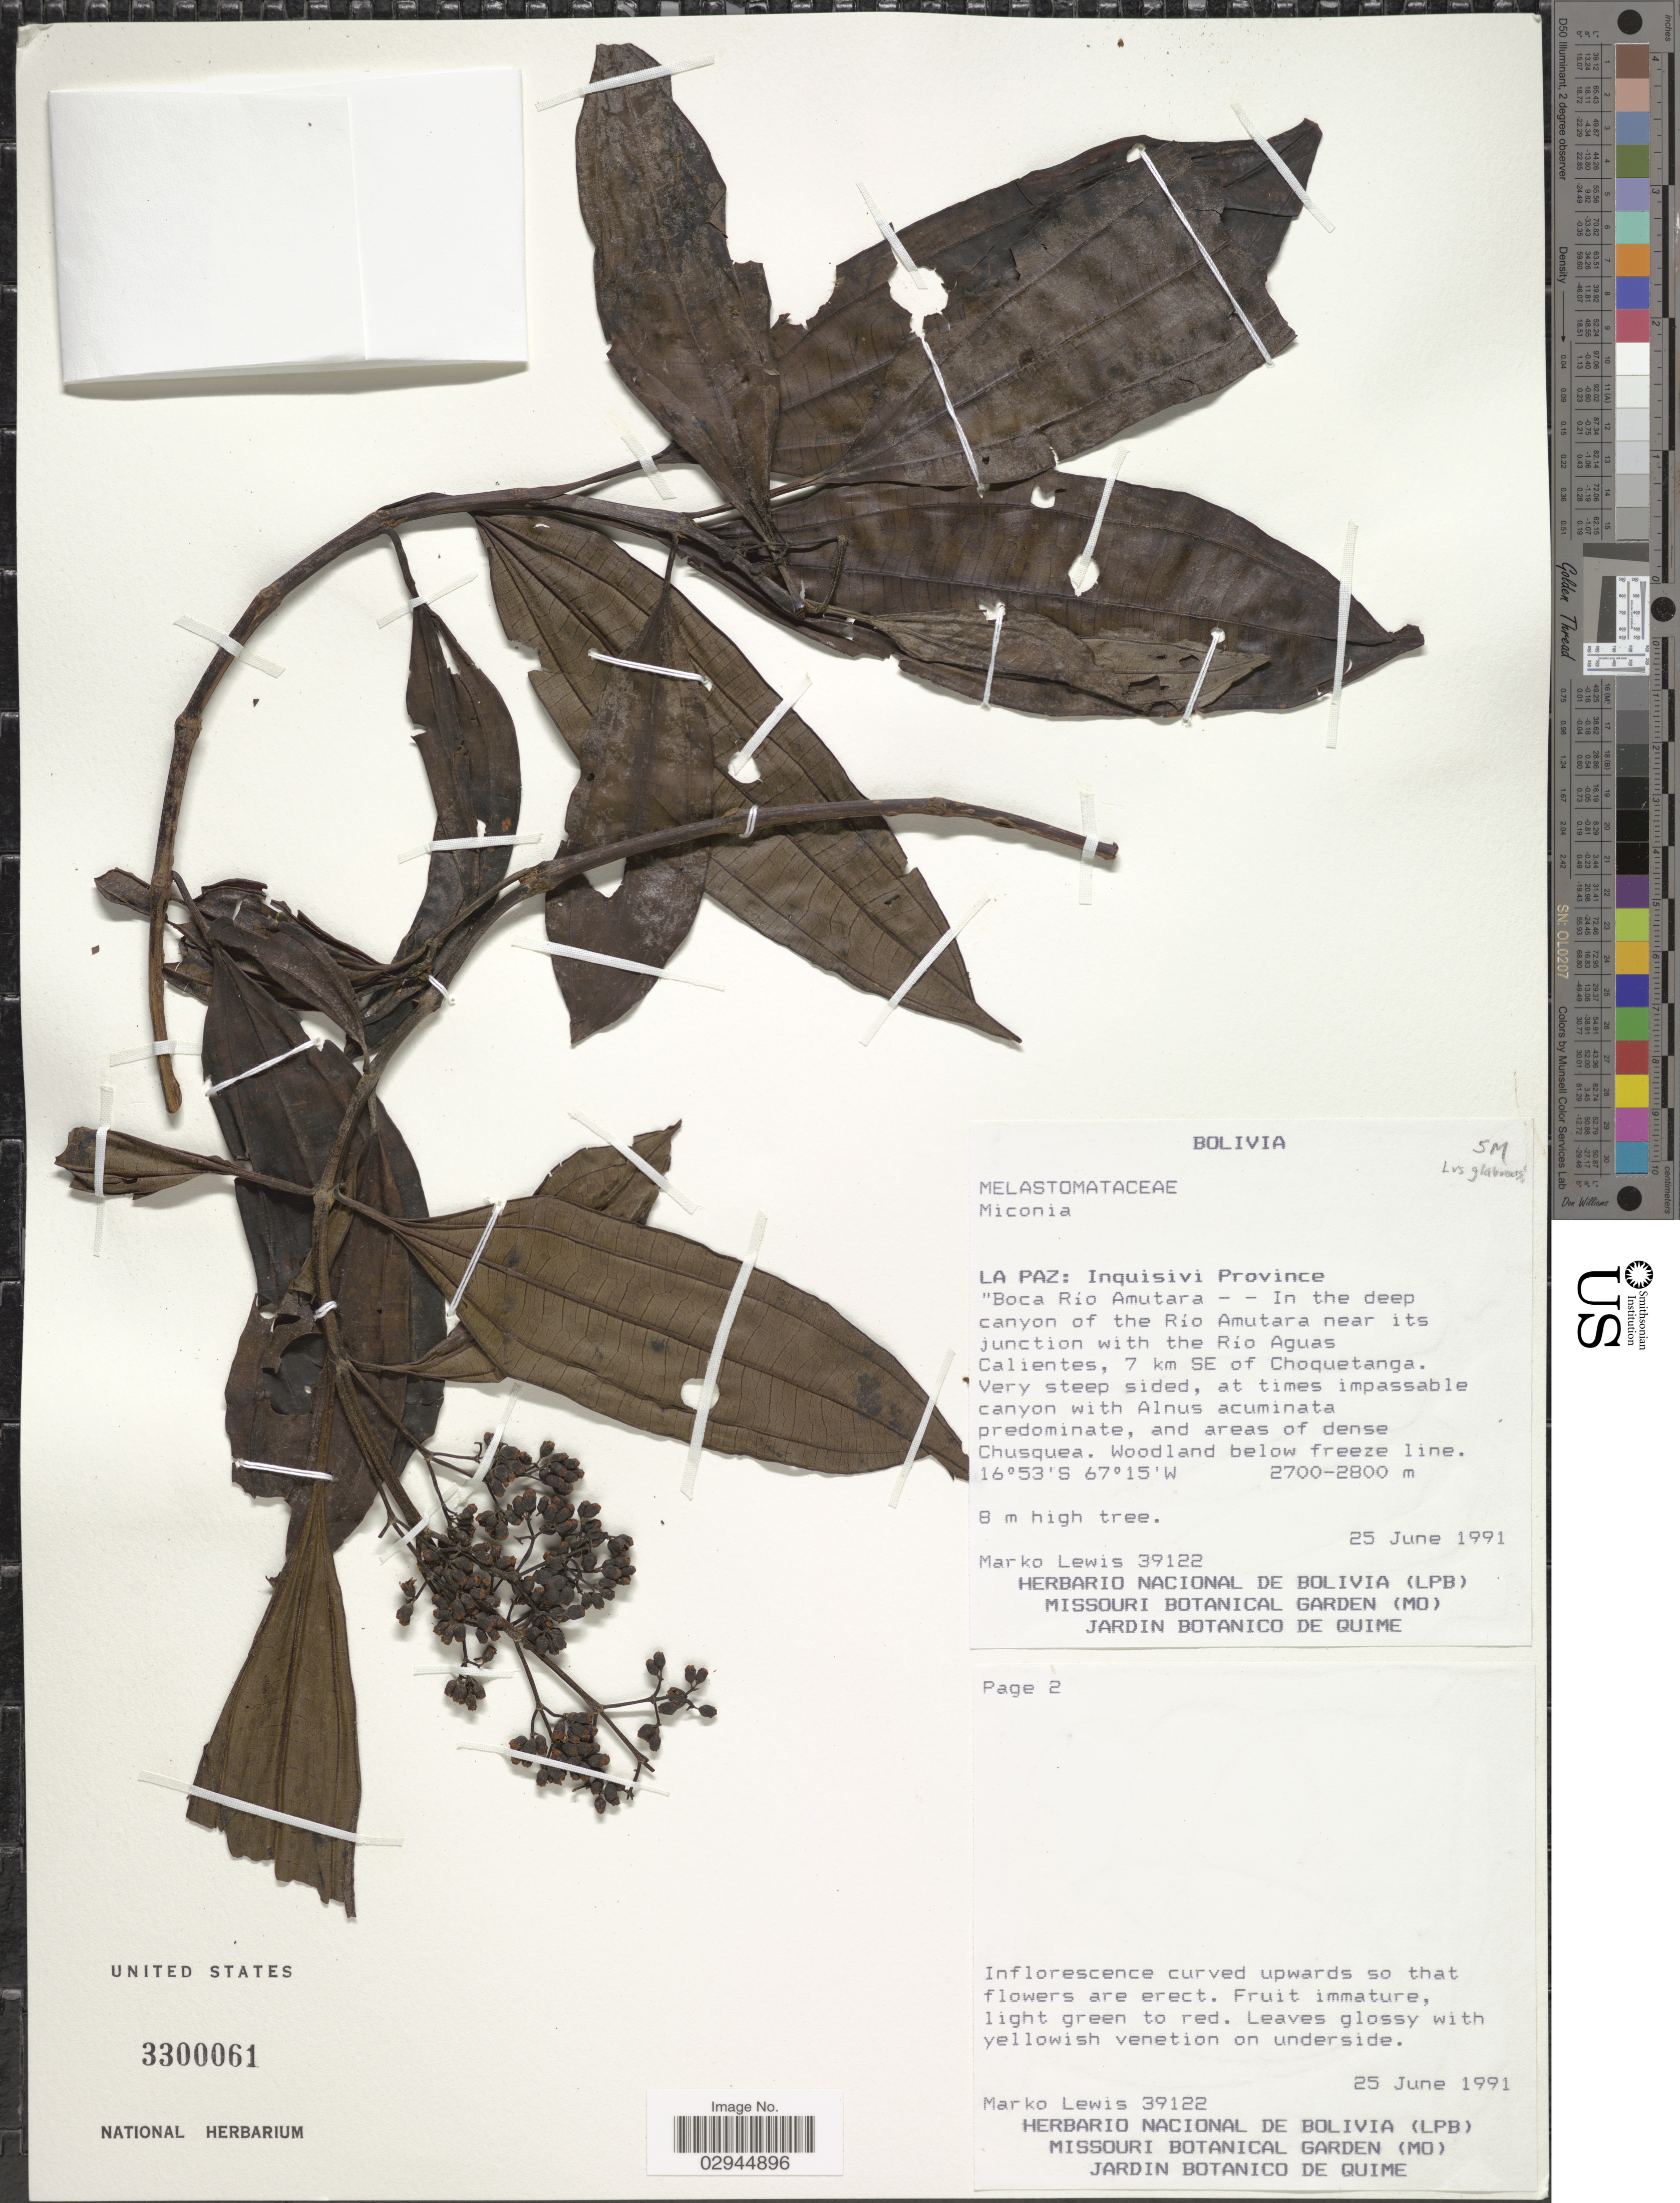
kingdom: Plantae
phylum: Tracheophyta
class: Magnoliopsida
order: Myrtales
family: Melastomataceae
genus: Miconia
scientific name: Miconia sp.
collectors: M. A. Lewis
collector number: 39122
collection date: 1991-06-25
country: Bolivia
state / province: La Paz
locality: Inquisivi Province. Boca Río Amutara - - In the deep canyon of the Río Amutara near its junction with the Río Aguas Calientes, 7 km SE of Choquetanga.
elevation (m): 2700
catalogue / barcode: US 3300061